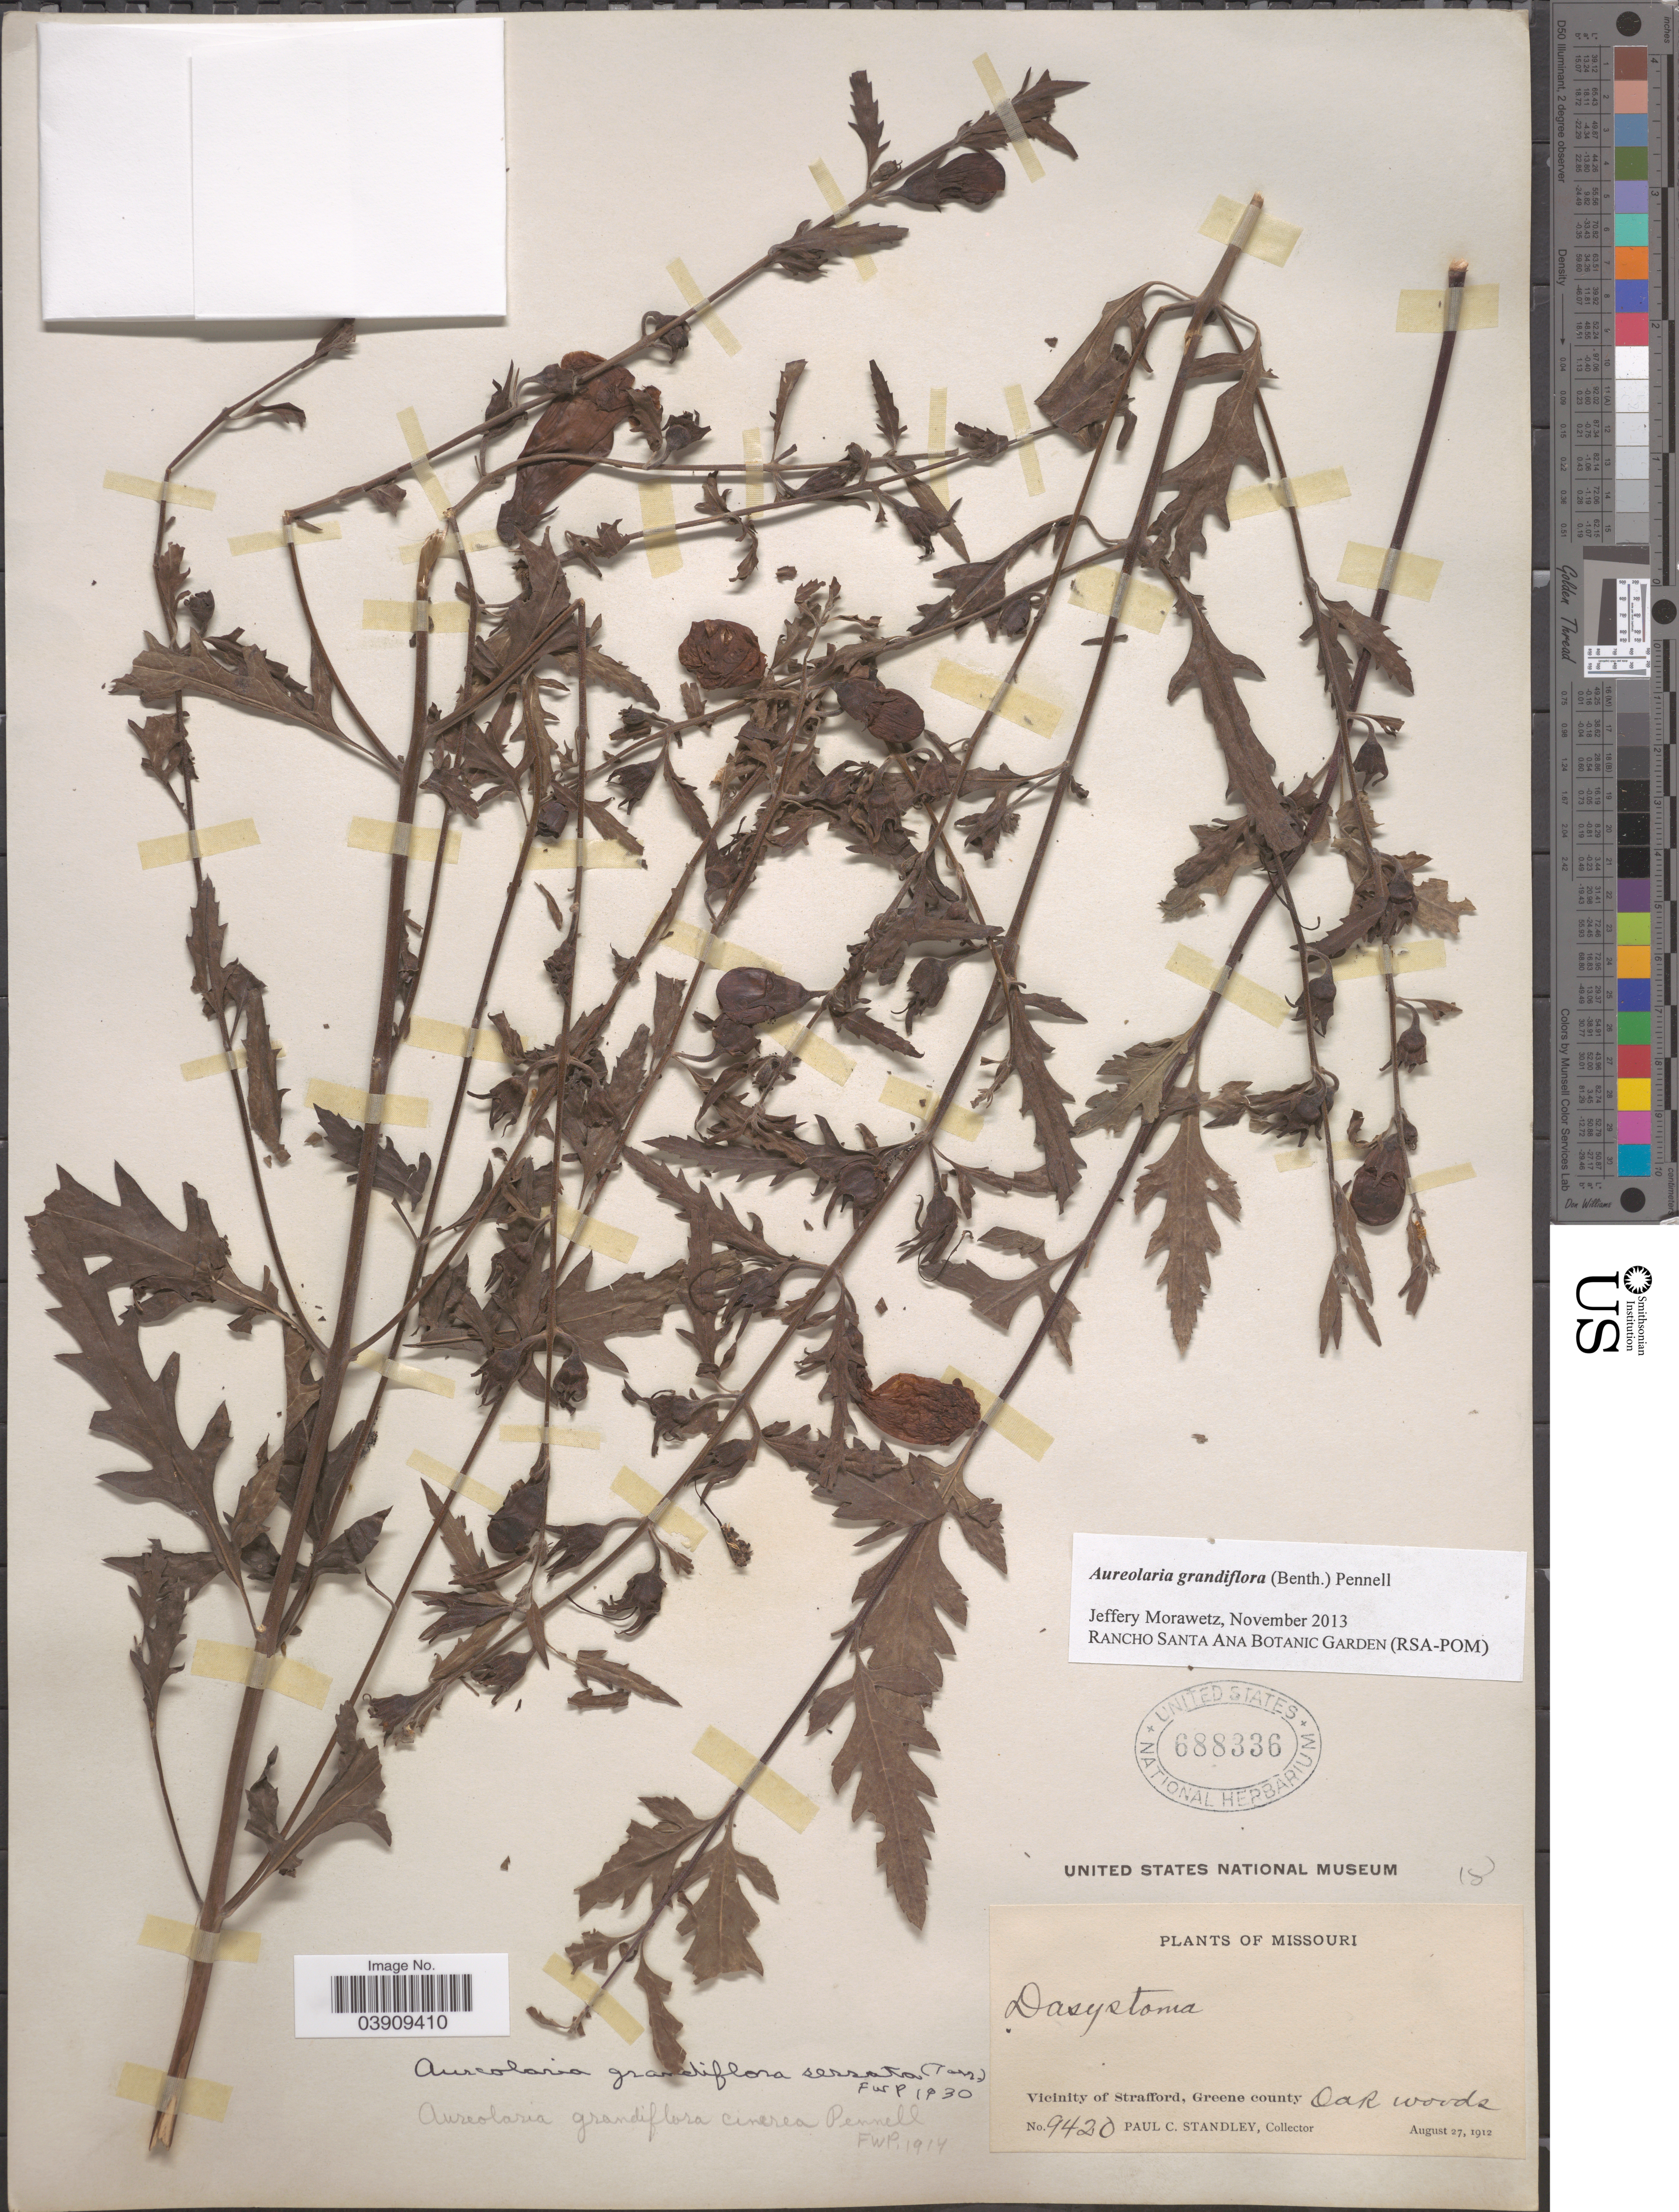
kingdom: Plantae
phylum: Tracheophyta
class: Magnoliopsida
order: Lamiales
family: Orobanchaceae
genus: Aureolaria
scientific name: Aureolaria grandiflora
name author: (Benth.) Pennell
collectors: P. C. Standley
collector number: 9420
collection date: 1912-08-27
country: United States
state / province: Missouri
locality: Vicinity of Strafford, Greene county.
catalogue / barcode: US 688336